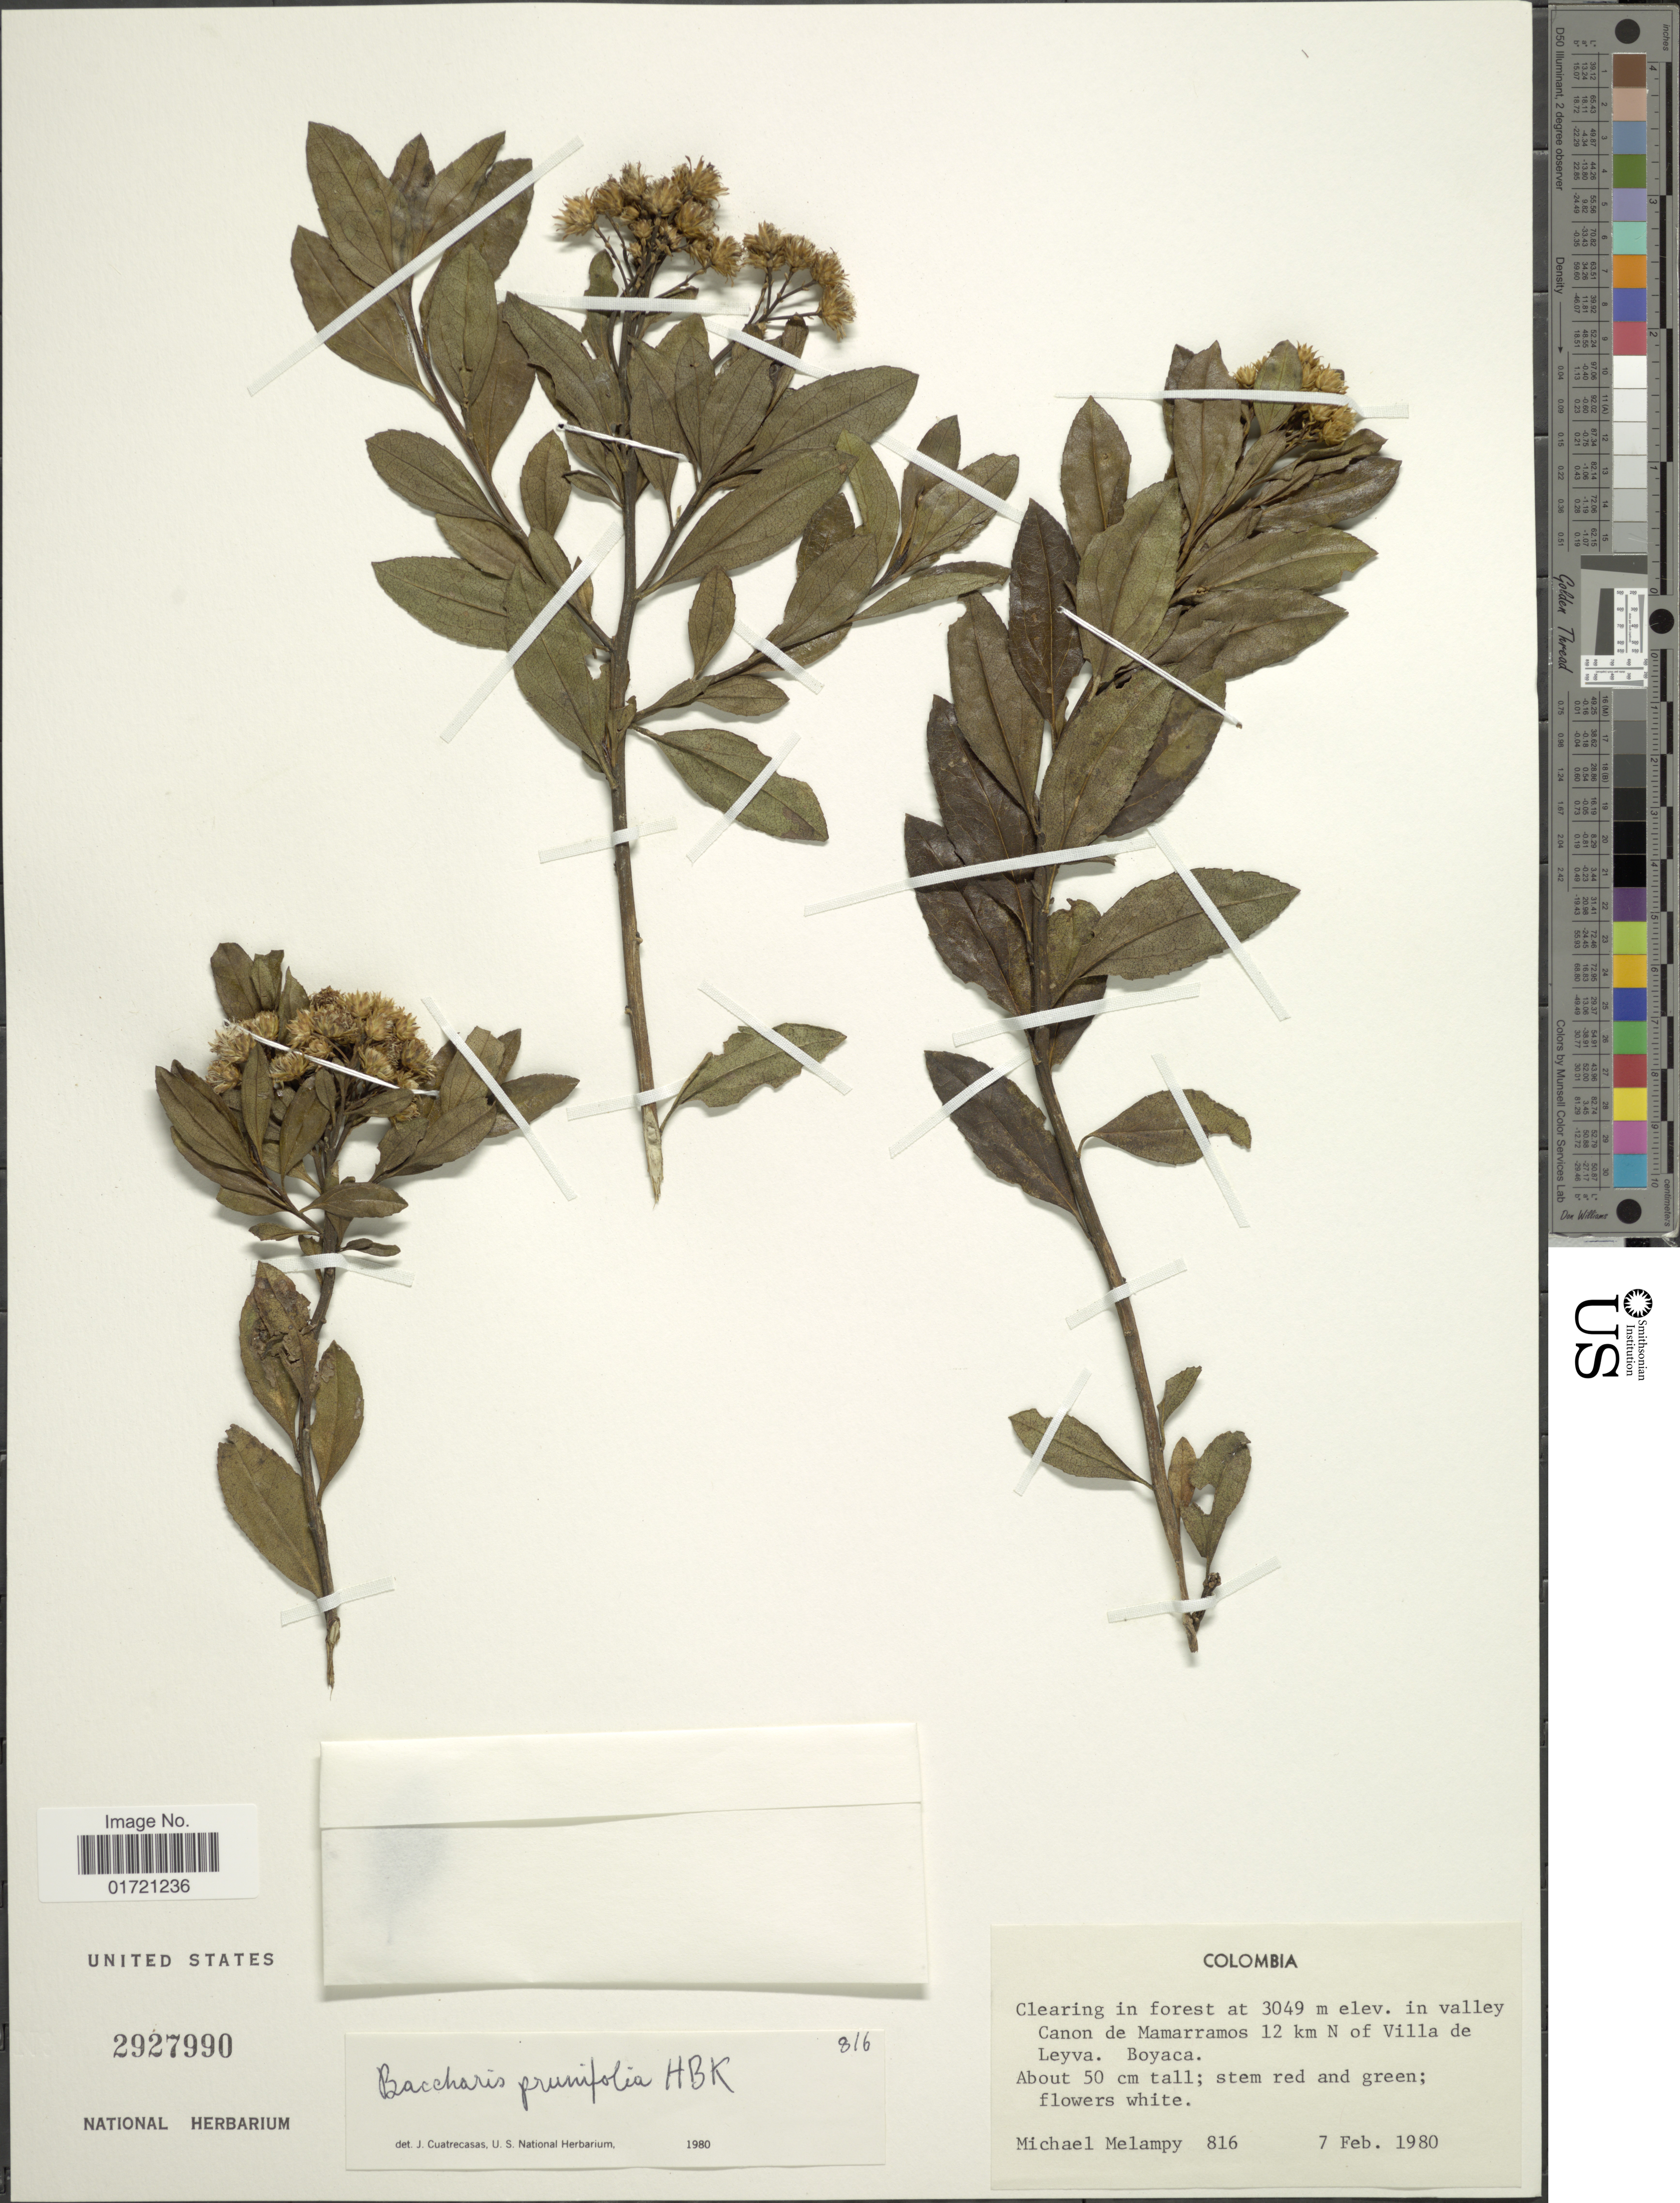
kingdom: Plantae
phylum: Tracheophyta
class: Magnoliopsida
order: Asterales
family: Asteraceae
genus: Baccharis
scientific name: Baccharis prunifolia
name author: Kunth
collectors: M. Melampy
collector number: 816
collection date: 1980-02-07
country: Colombia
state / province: Boyacá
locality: In valley Canon de Mamarramos 12 km N of Villa de Leyva. Boyaca.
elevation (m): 3049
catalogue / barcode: US 2927990